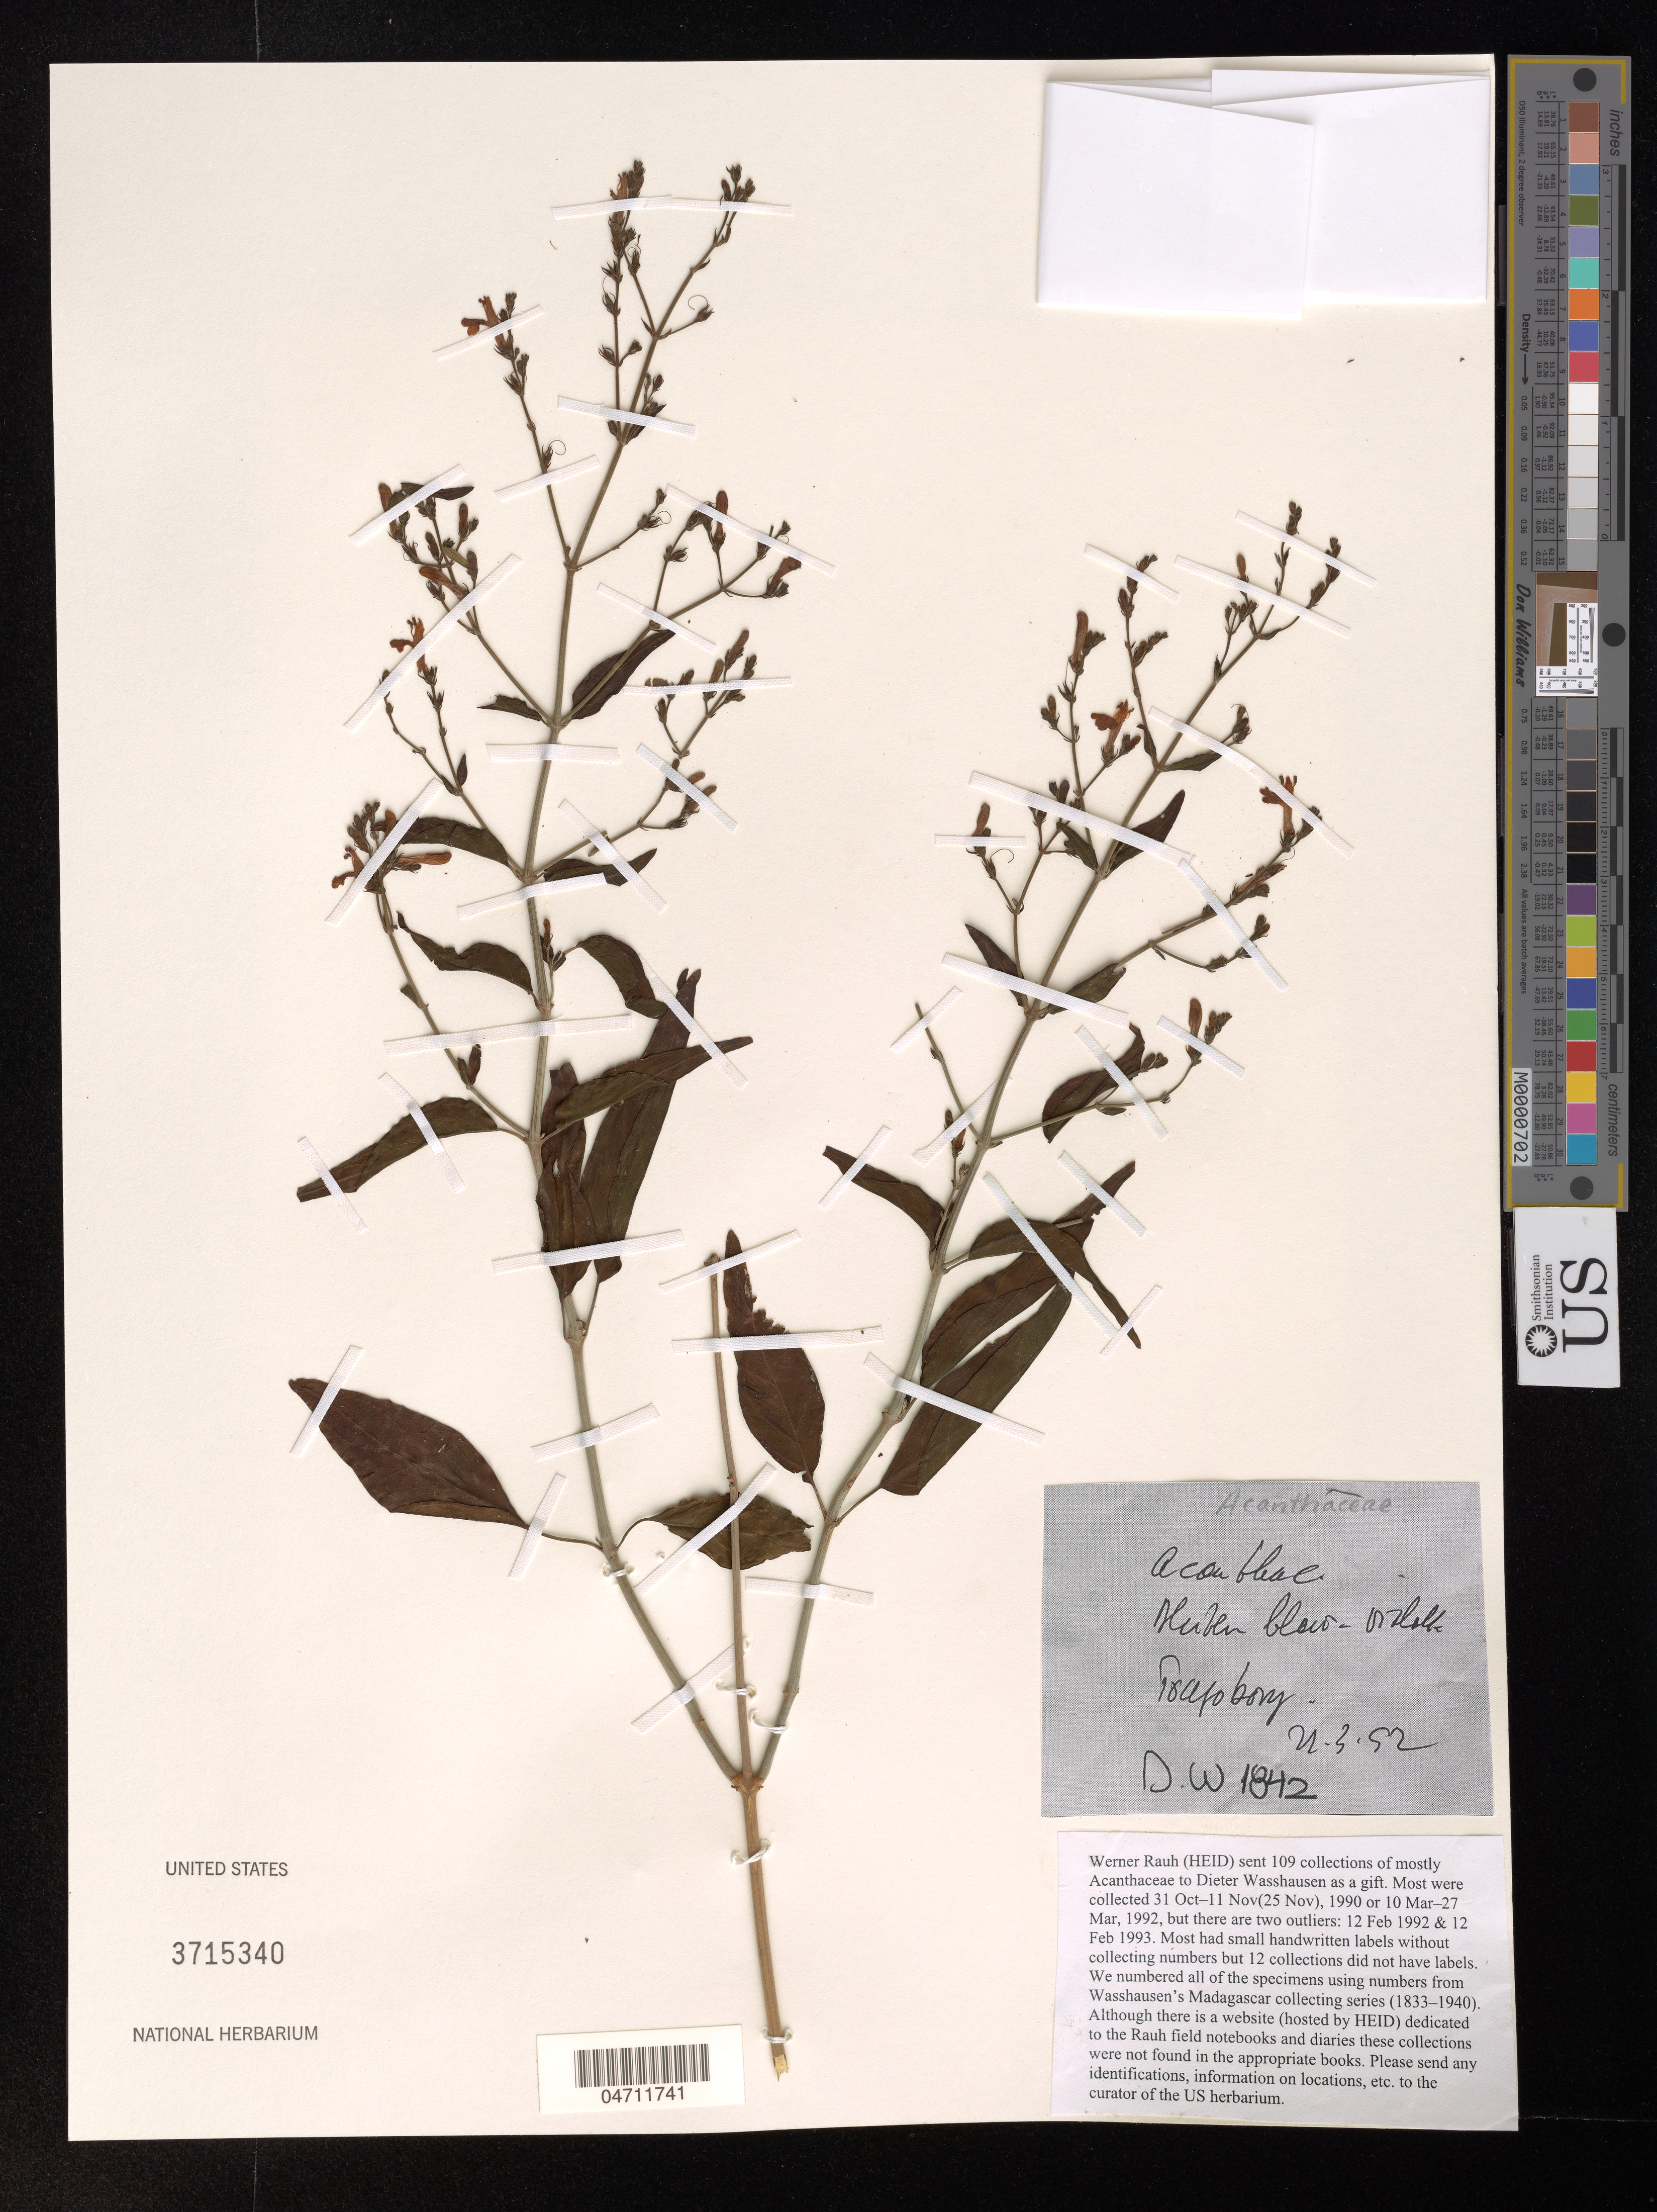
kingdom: Plantae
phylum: Tracheophyta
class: Magnoliopsida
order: Lamiales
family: Acanthaceae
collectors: W. Rauh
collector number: DW 1842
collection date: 1992-03-21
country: Madagascar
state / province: Tulear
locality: Tongobory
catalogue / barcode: US 3715340